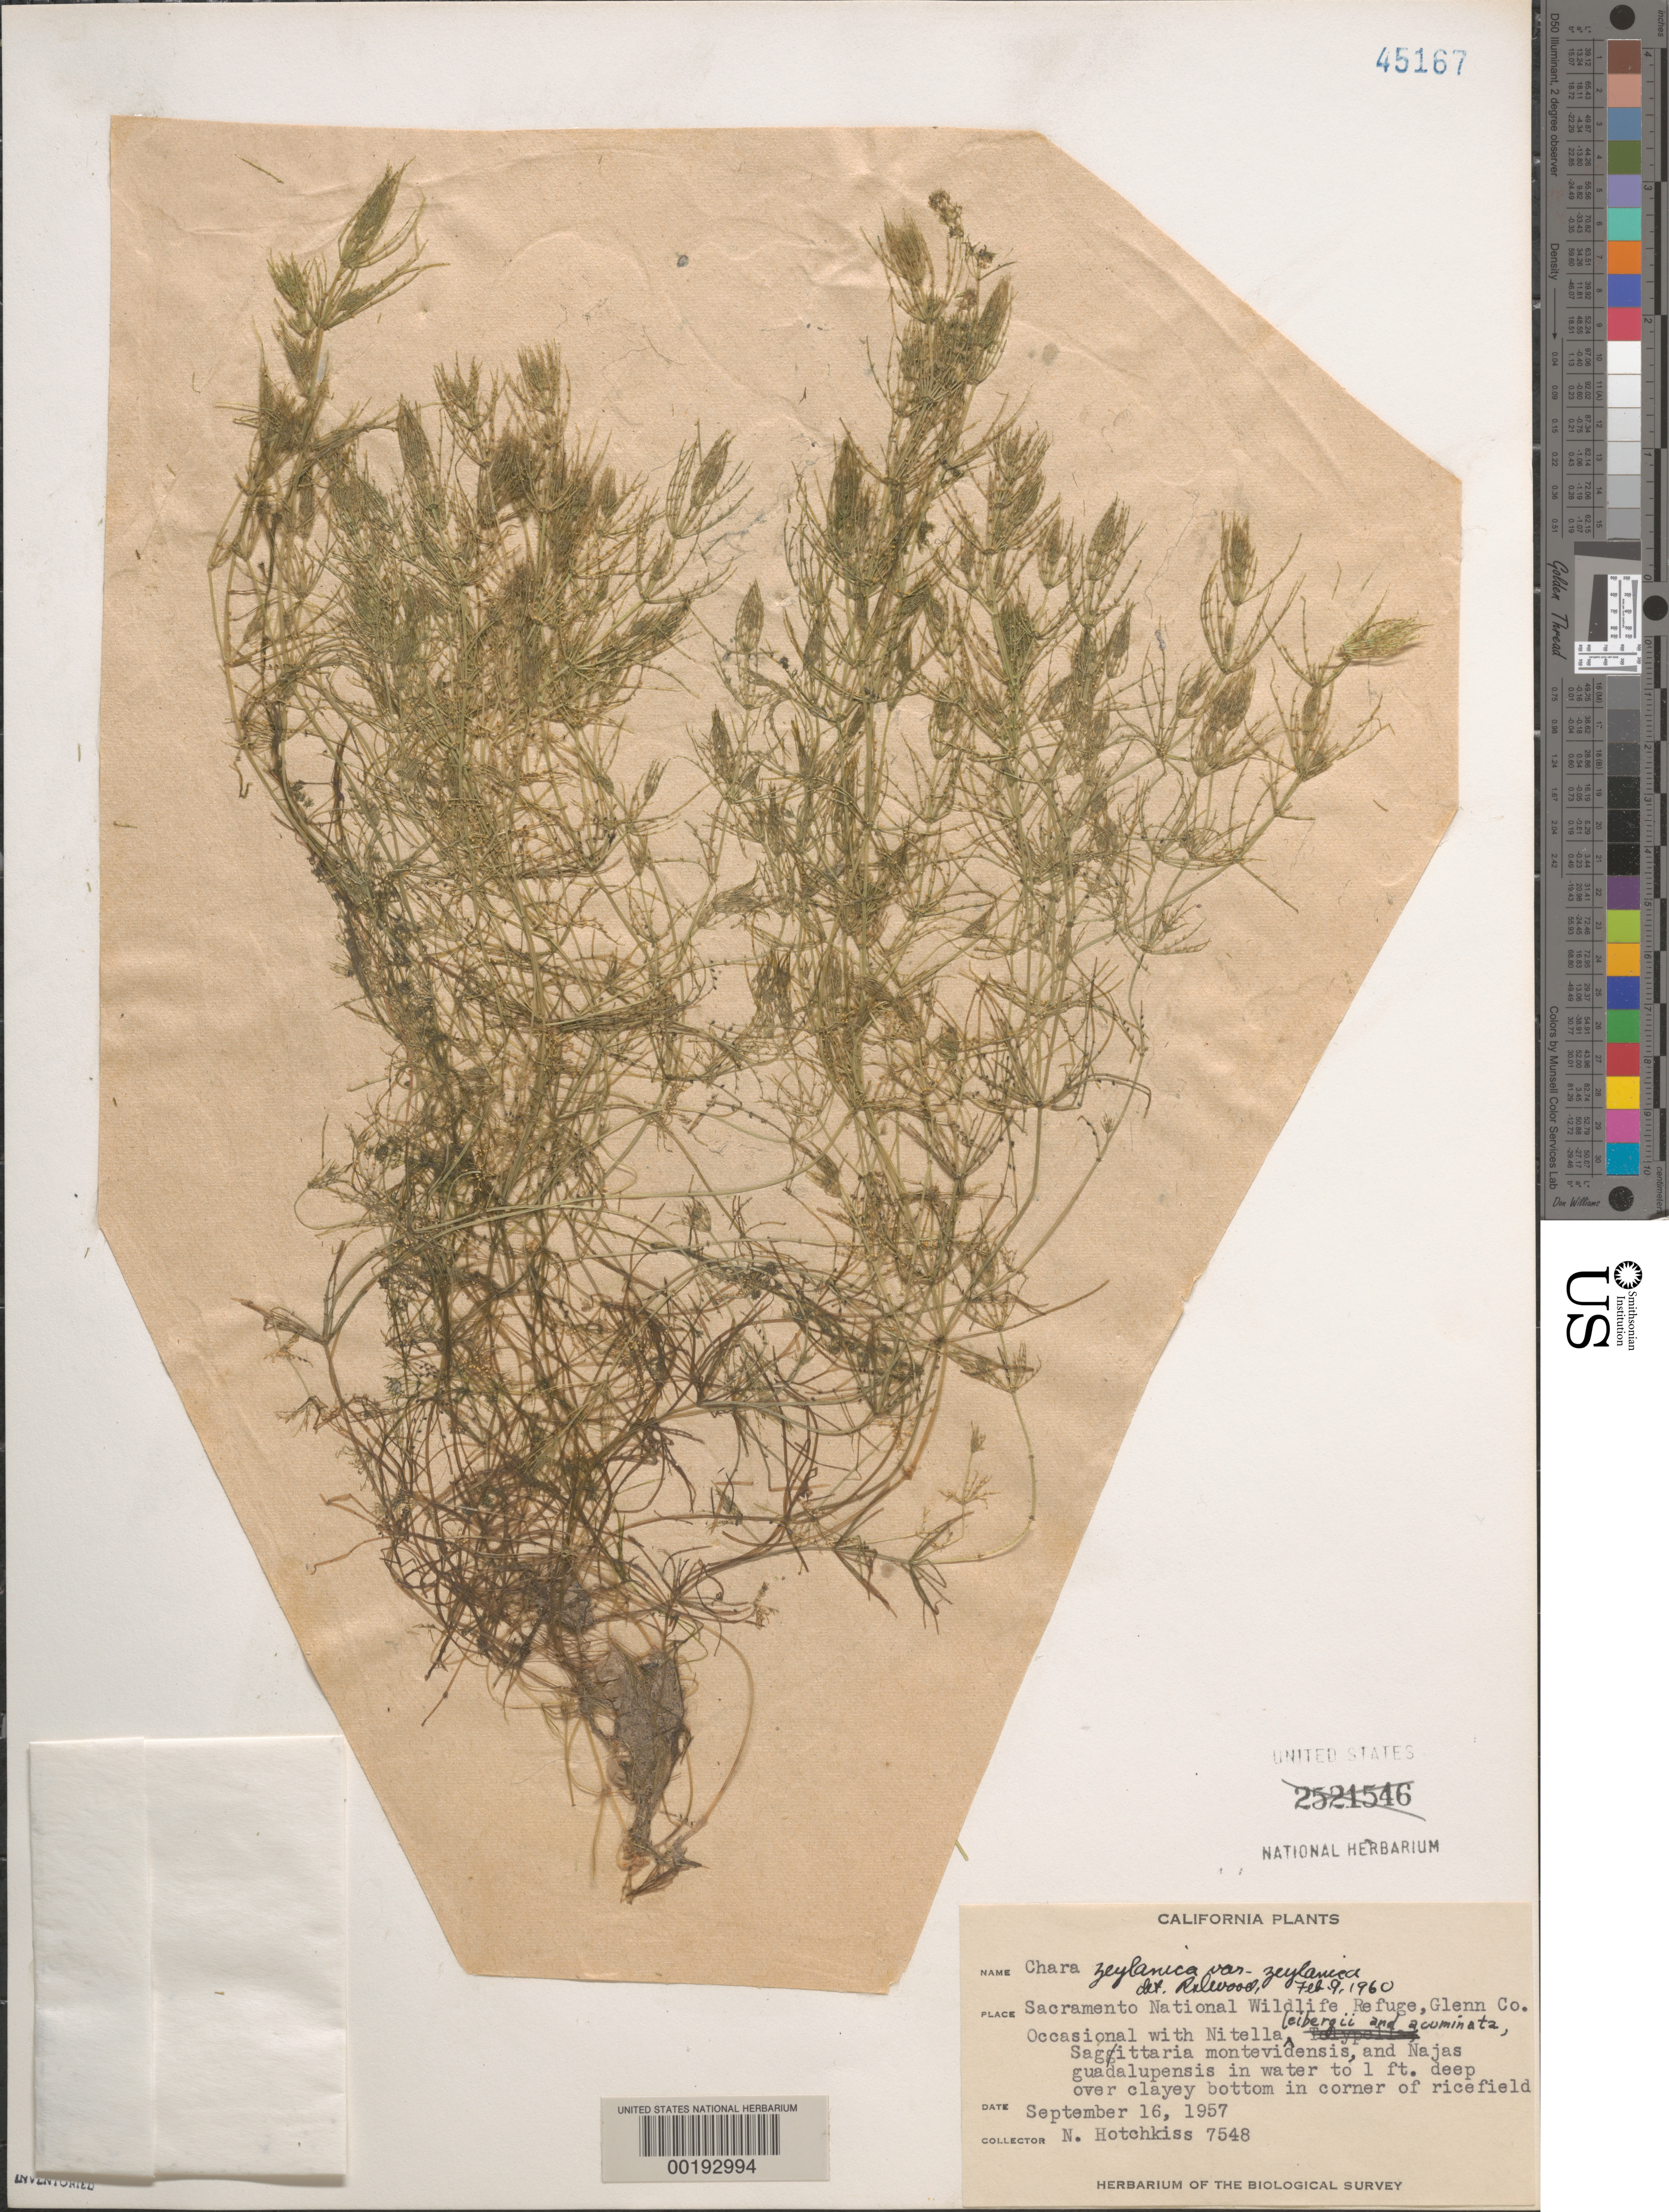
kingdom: Plantae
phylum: Charophyta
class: Charophyceae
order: Charales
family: Characeae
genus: Chara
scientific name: Chara zeylanica var. zeylanica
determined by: Wood, R. D.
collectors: N. Hotchkiss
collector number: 7548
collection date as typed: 16 Sep 1957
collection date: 1957-09-16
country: United States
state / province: California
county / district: Glenn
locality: Sacramento National Wildlife Refuge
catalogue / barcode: US 45167